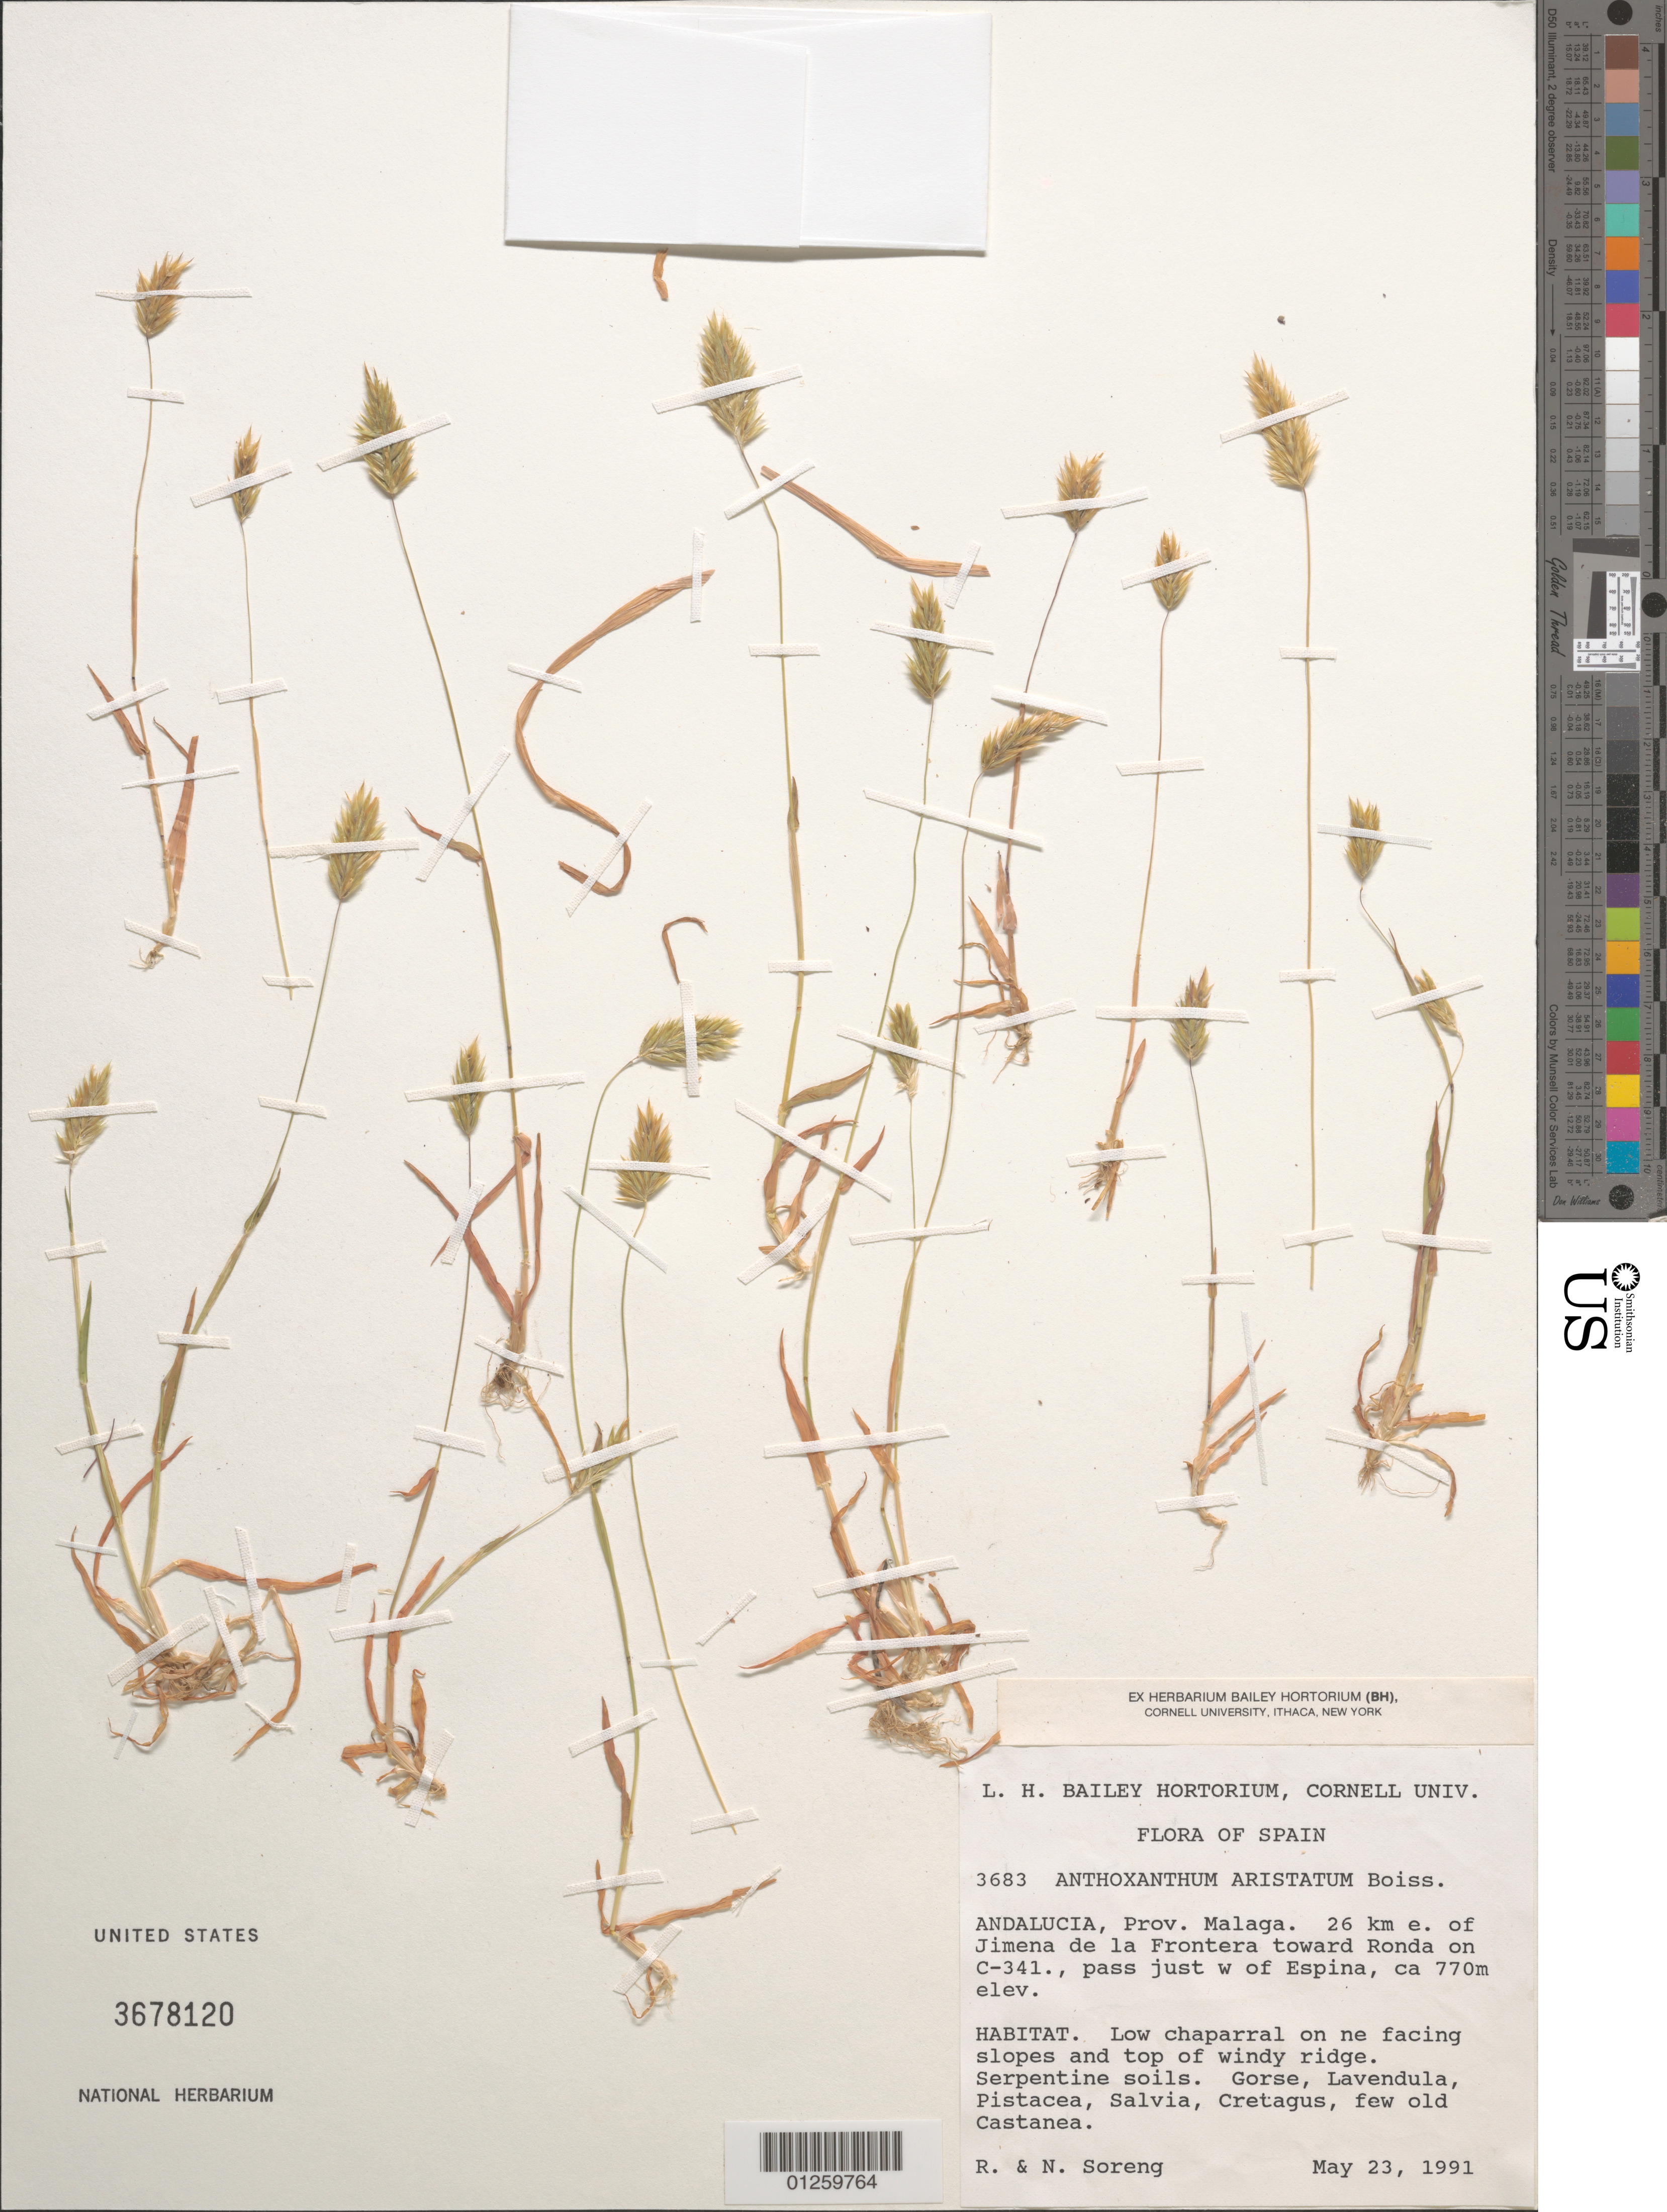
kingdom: Plantae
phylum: Tracheophyta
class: Liliopsida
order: Poales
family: Poaceae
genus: Anthoxanthum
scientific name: Anthoxanthum aristatum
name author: Boiss.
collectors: R. J. Soreng & N. L. Soreng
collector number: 3683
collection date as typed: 23 May 1991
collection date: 1991-05-23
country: Spain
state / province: Andalucia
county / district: Malaga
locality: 26 km E of Jimena de la Frontera toward Ronda on C-341., pass just W of Espina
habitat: Low chaparral on ne facing slopes and top of windy ridge. Serpentine soils. Gorse, Lavendula, Pistacea, Salvia, Cretagus,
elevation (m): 770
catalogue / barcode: US 3678120